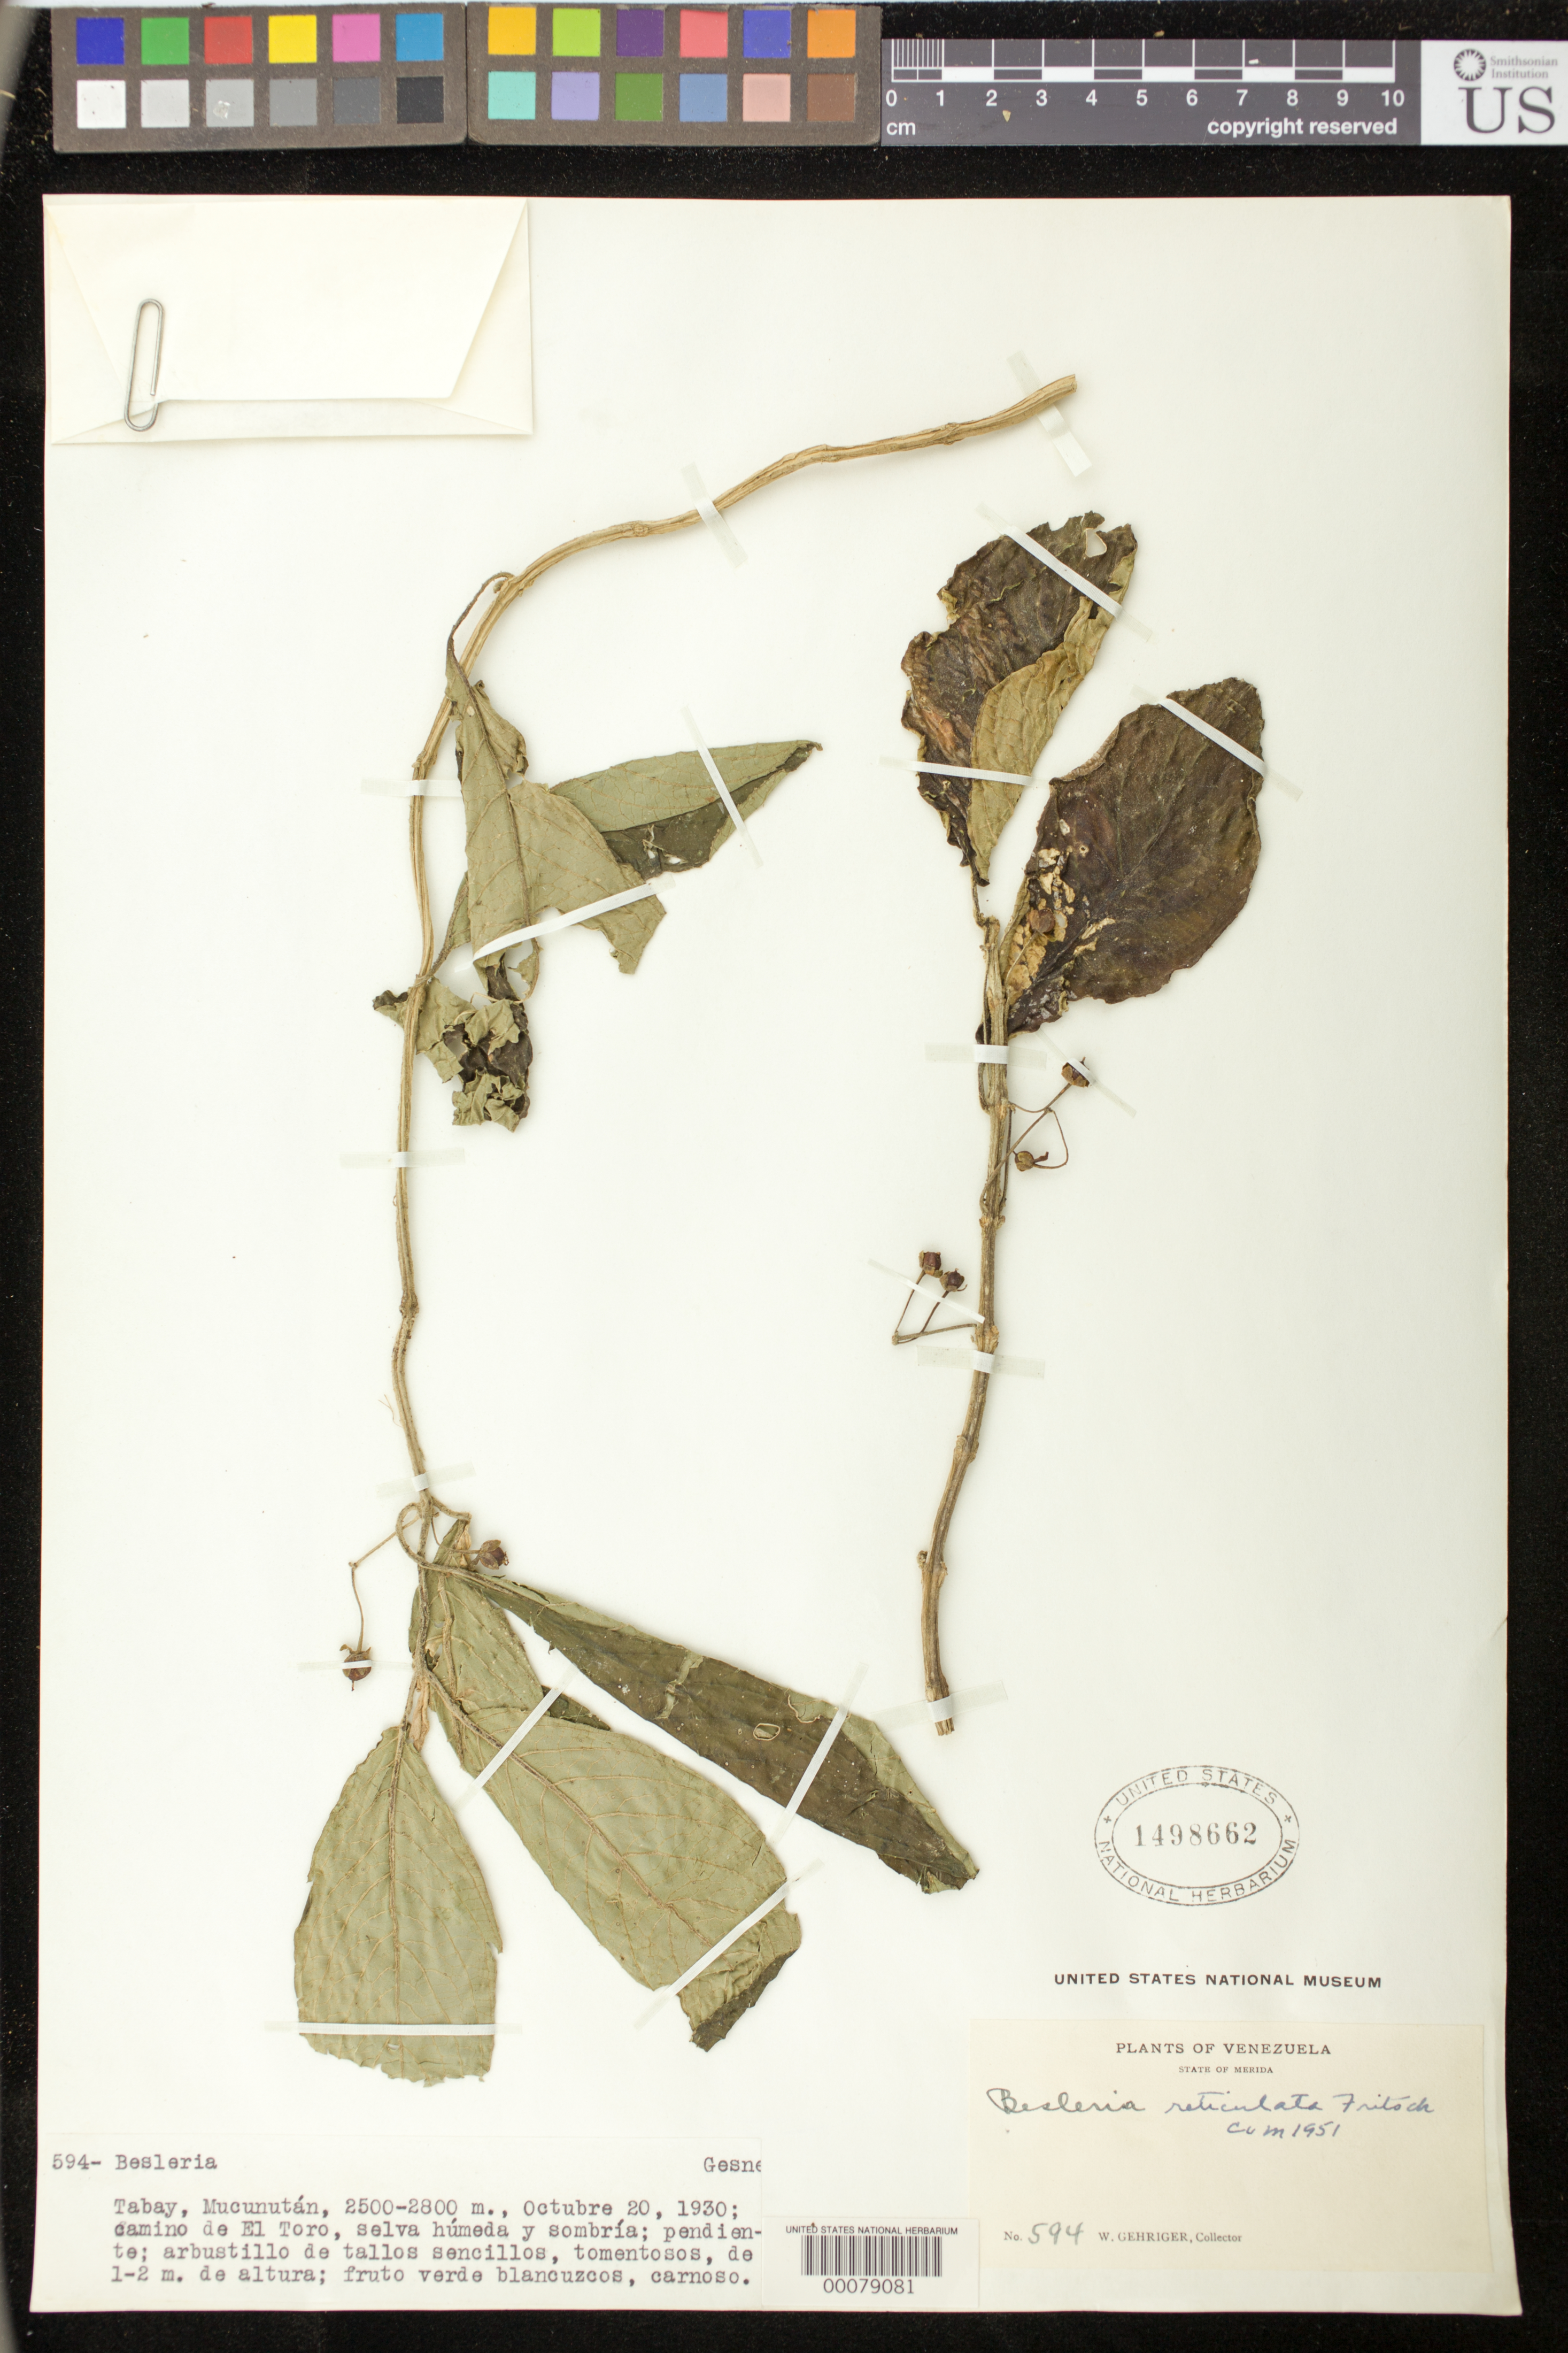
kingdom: Plantae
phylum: Tracheophyta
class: Magnoliopsida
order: Lamiales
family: Gesneriaceae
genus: Besleria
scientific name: Besleria reticulata var. reticulata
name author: Fritsch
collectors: W. Gehriger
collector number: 594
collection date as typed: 20 Oct 1930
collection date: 1930-10-20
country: Venezuela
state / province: Mérida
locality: Tabay, Mucunutan, road to El Toro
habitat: Humid, shady forest on slopes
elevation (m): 2500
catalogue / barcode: US 1498662